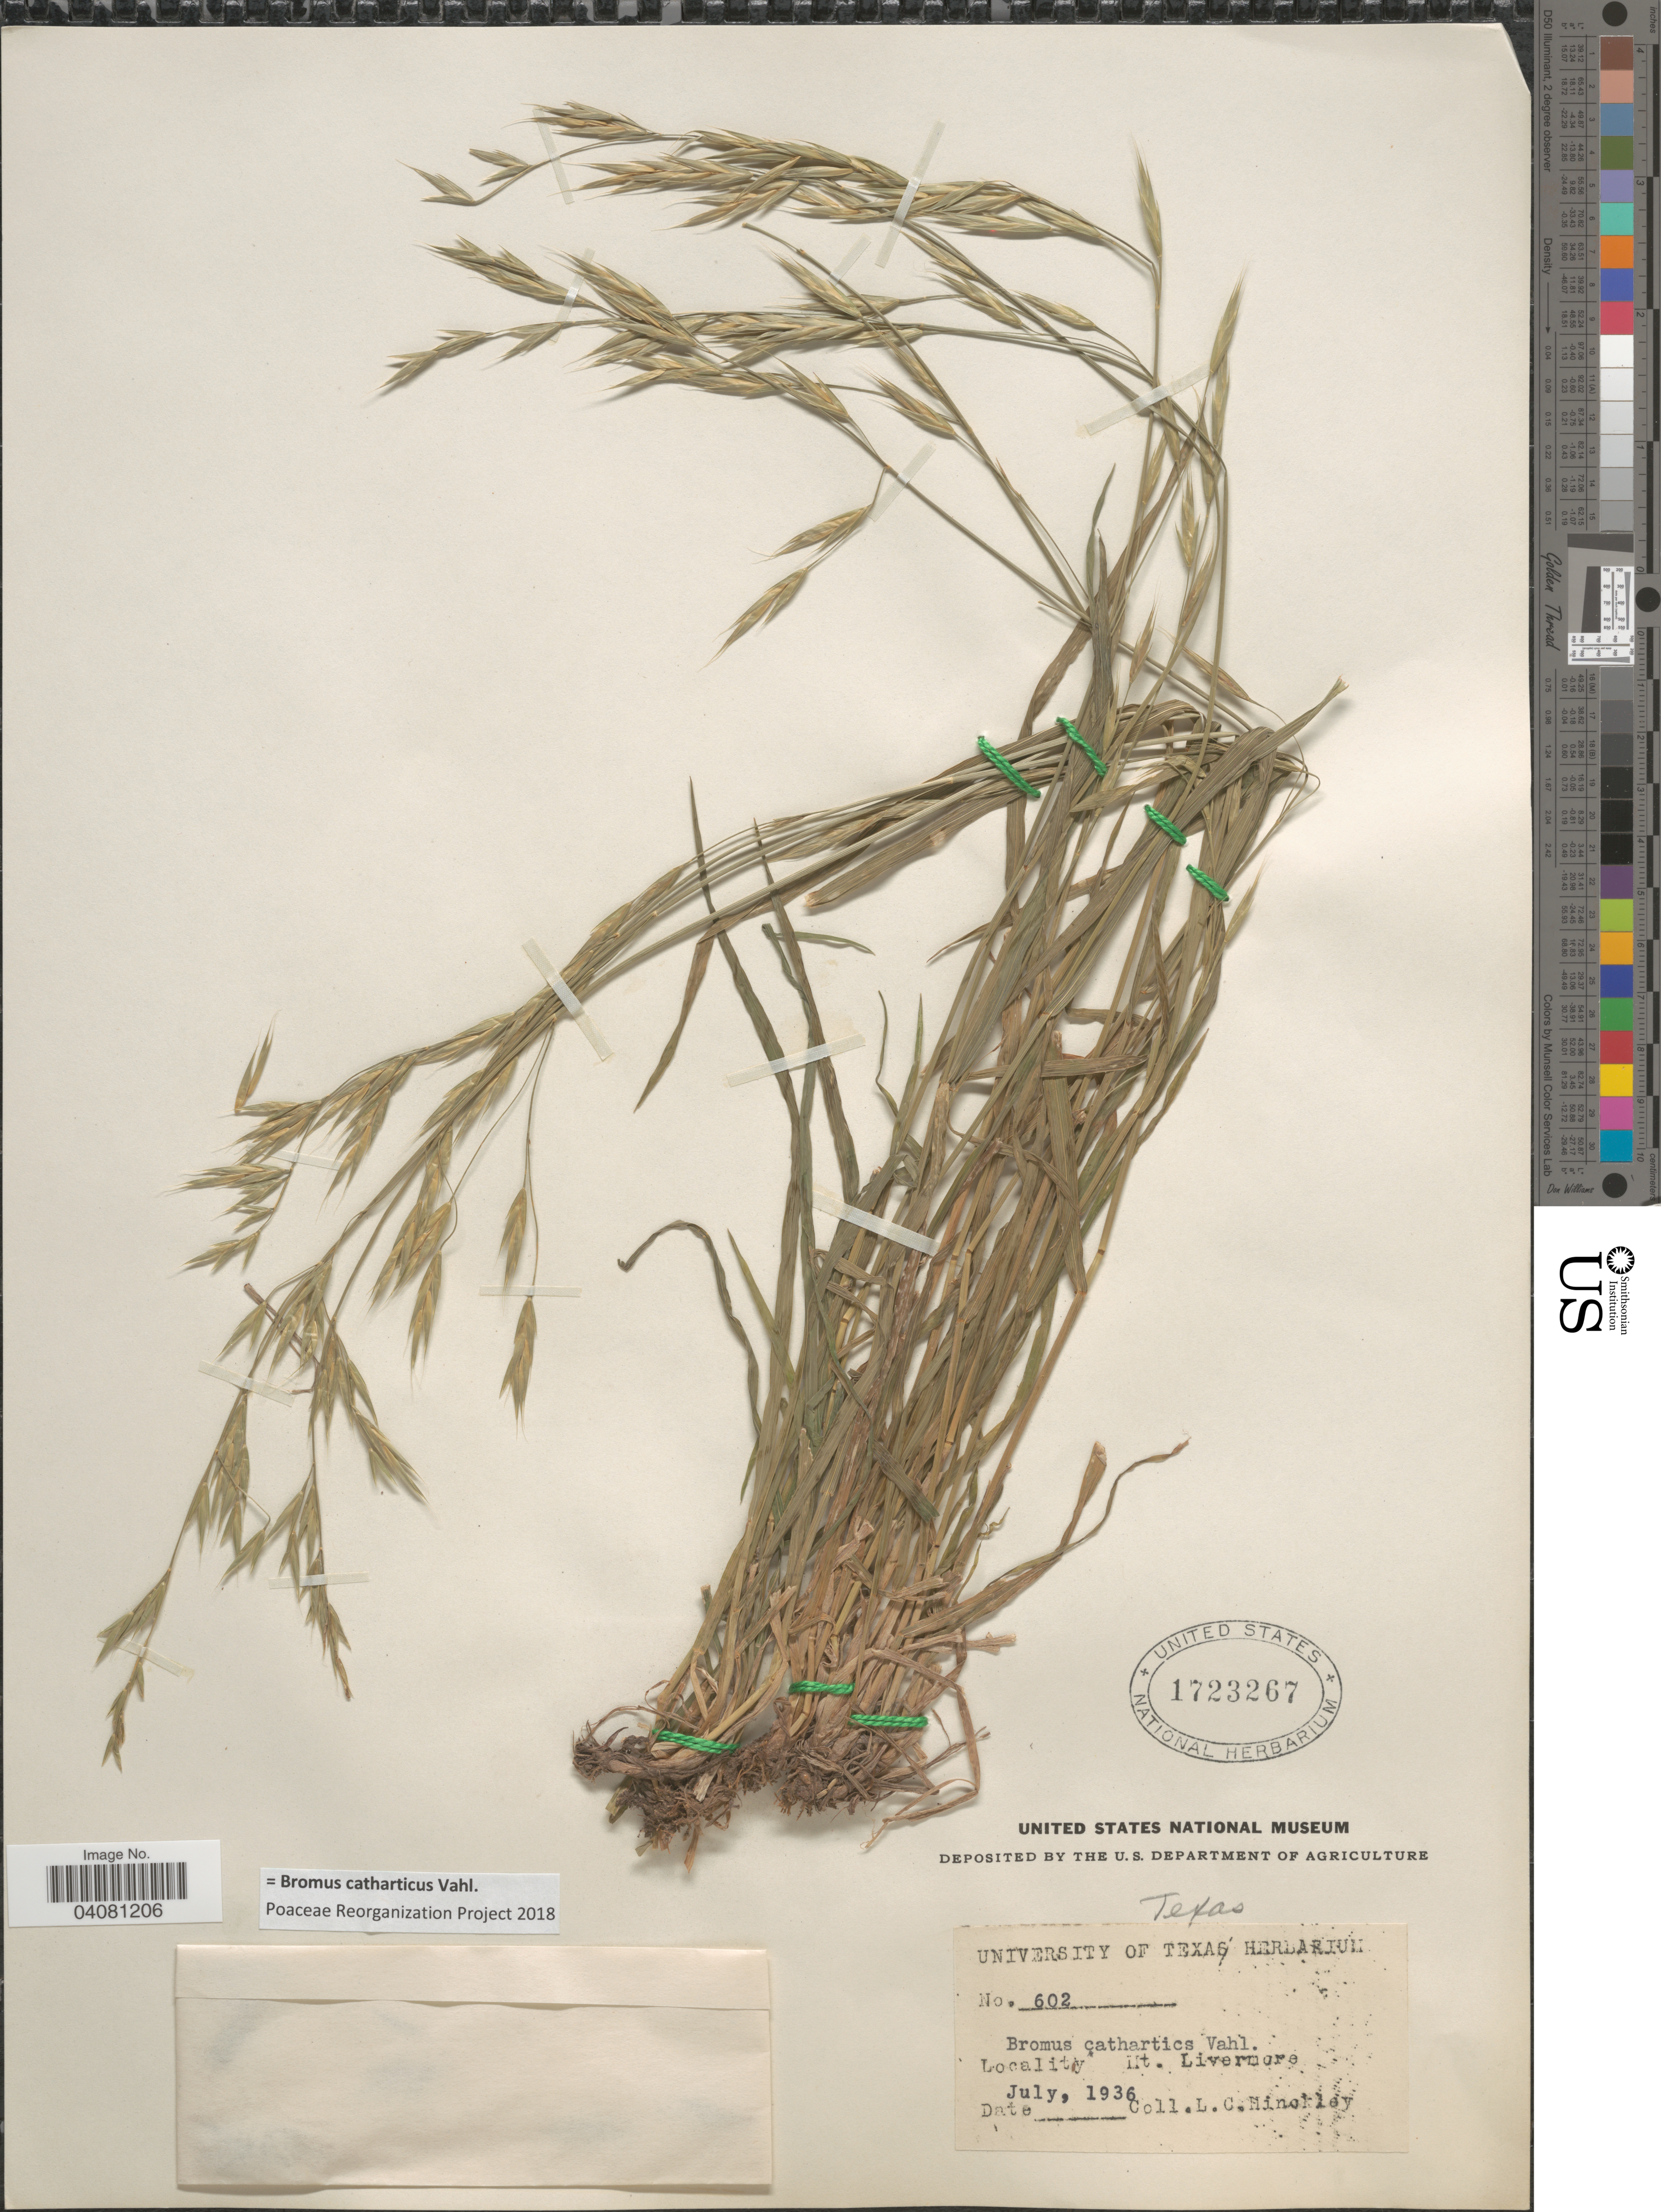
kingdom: Plantae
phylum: Tracheophyta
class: Liliopsida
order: Poales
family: Poaceae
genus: Bromus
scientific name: Bromus catharticus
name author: Vahl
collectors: L. Hinckley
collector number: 602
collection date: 1936-07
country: United States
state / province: Texas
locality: Mt. Livermore.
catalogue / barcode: US 1723267